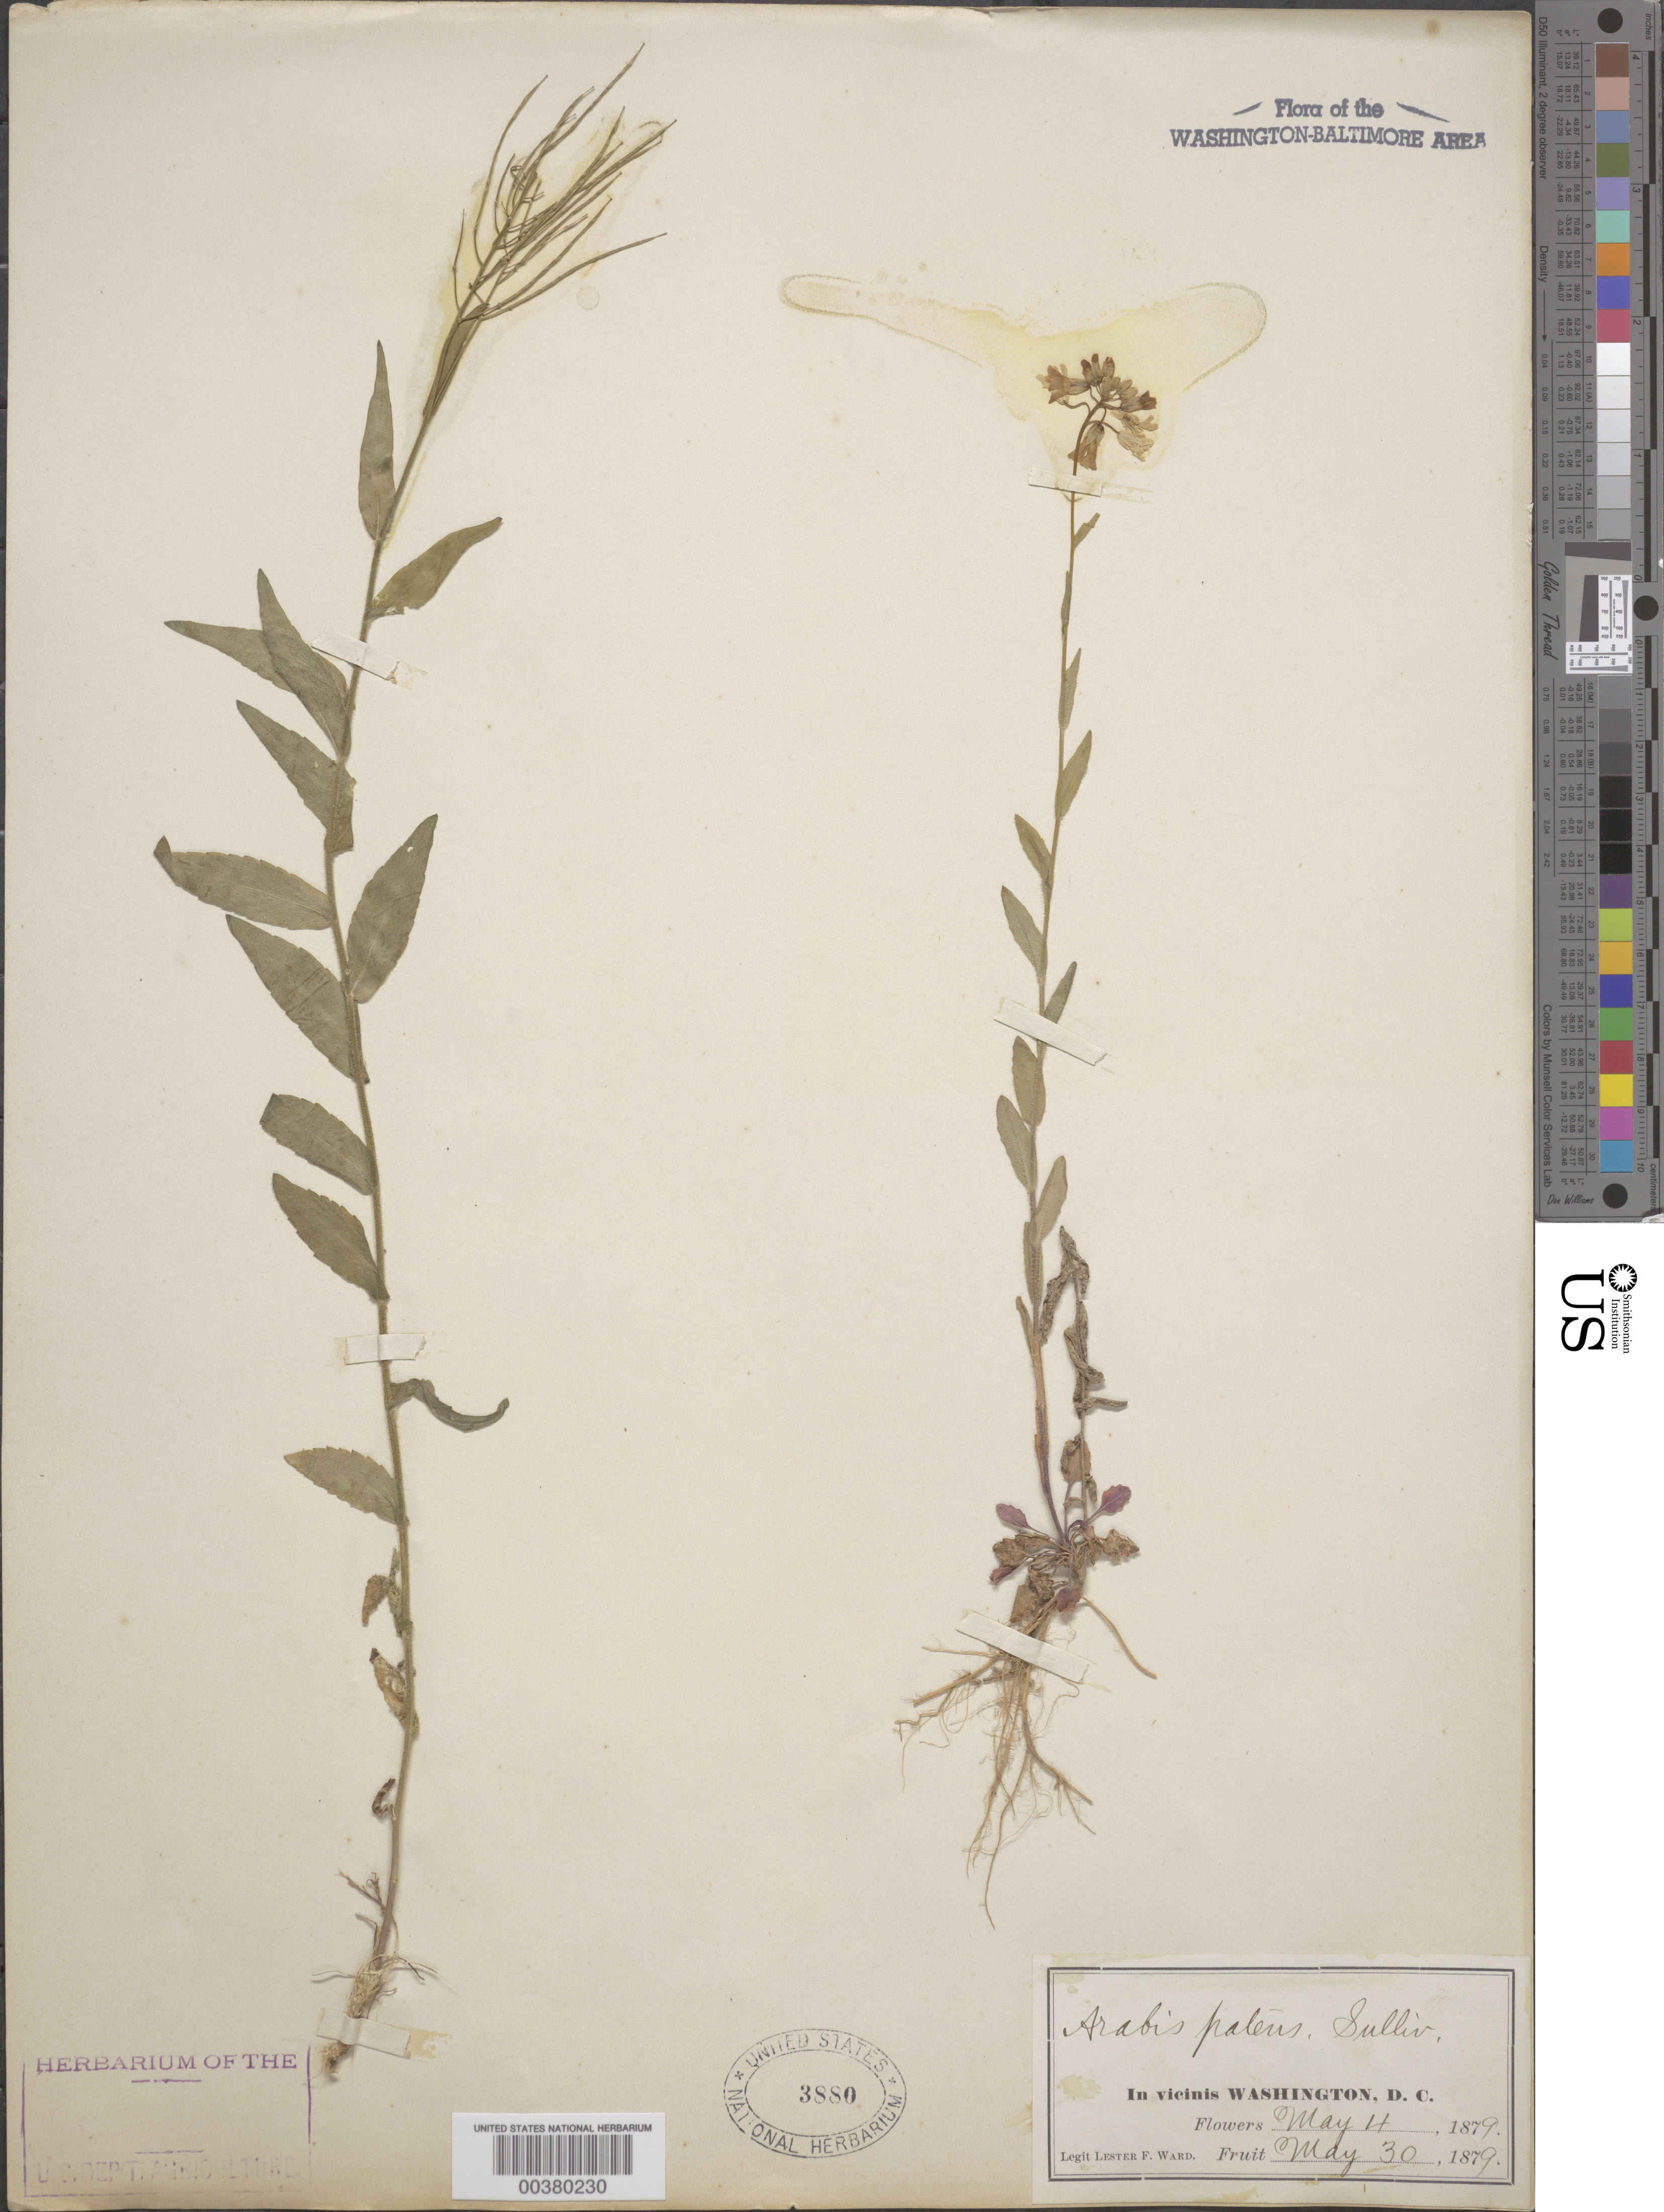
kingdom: Plantae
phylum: Tracheophyta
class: Magnoliopsida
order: Brassicales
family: Brassicaceae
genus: Arabis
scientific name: Arabis patens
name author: Sull.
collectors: L. F. Ward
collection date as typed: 04 May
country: United States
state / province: District of Columbia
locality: DC vicinity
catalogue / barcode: US 3880